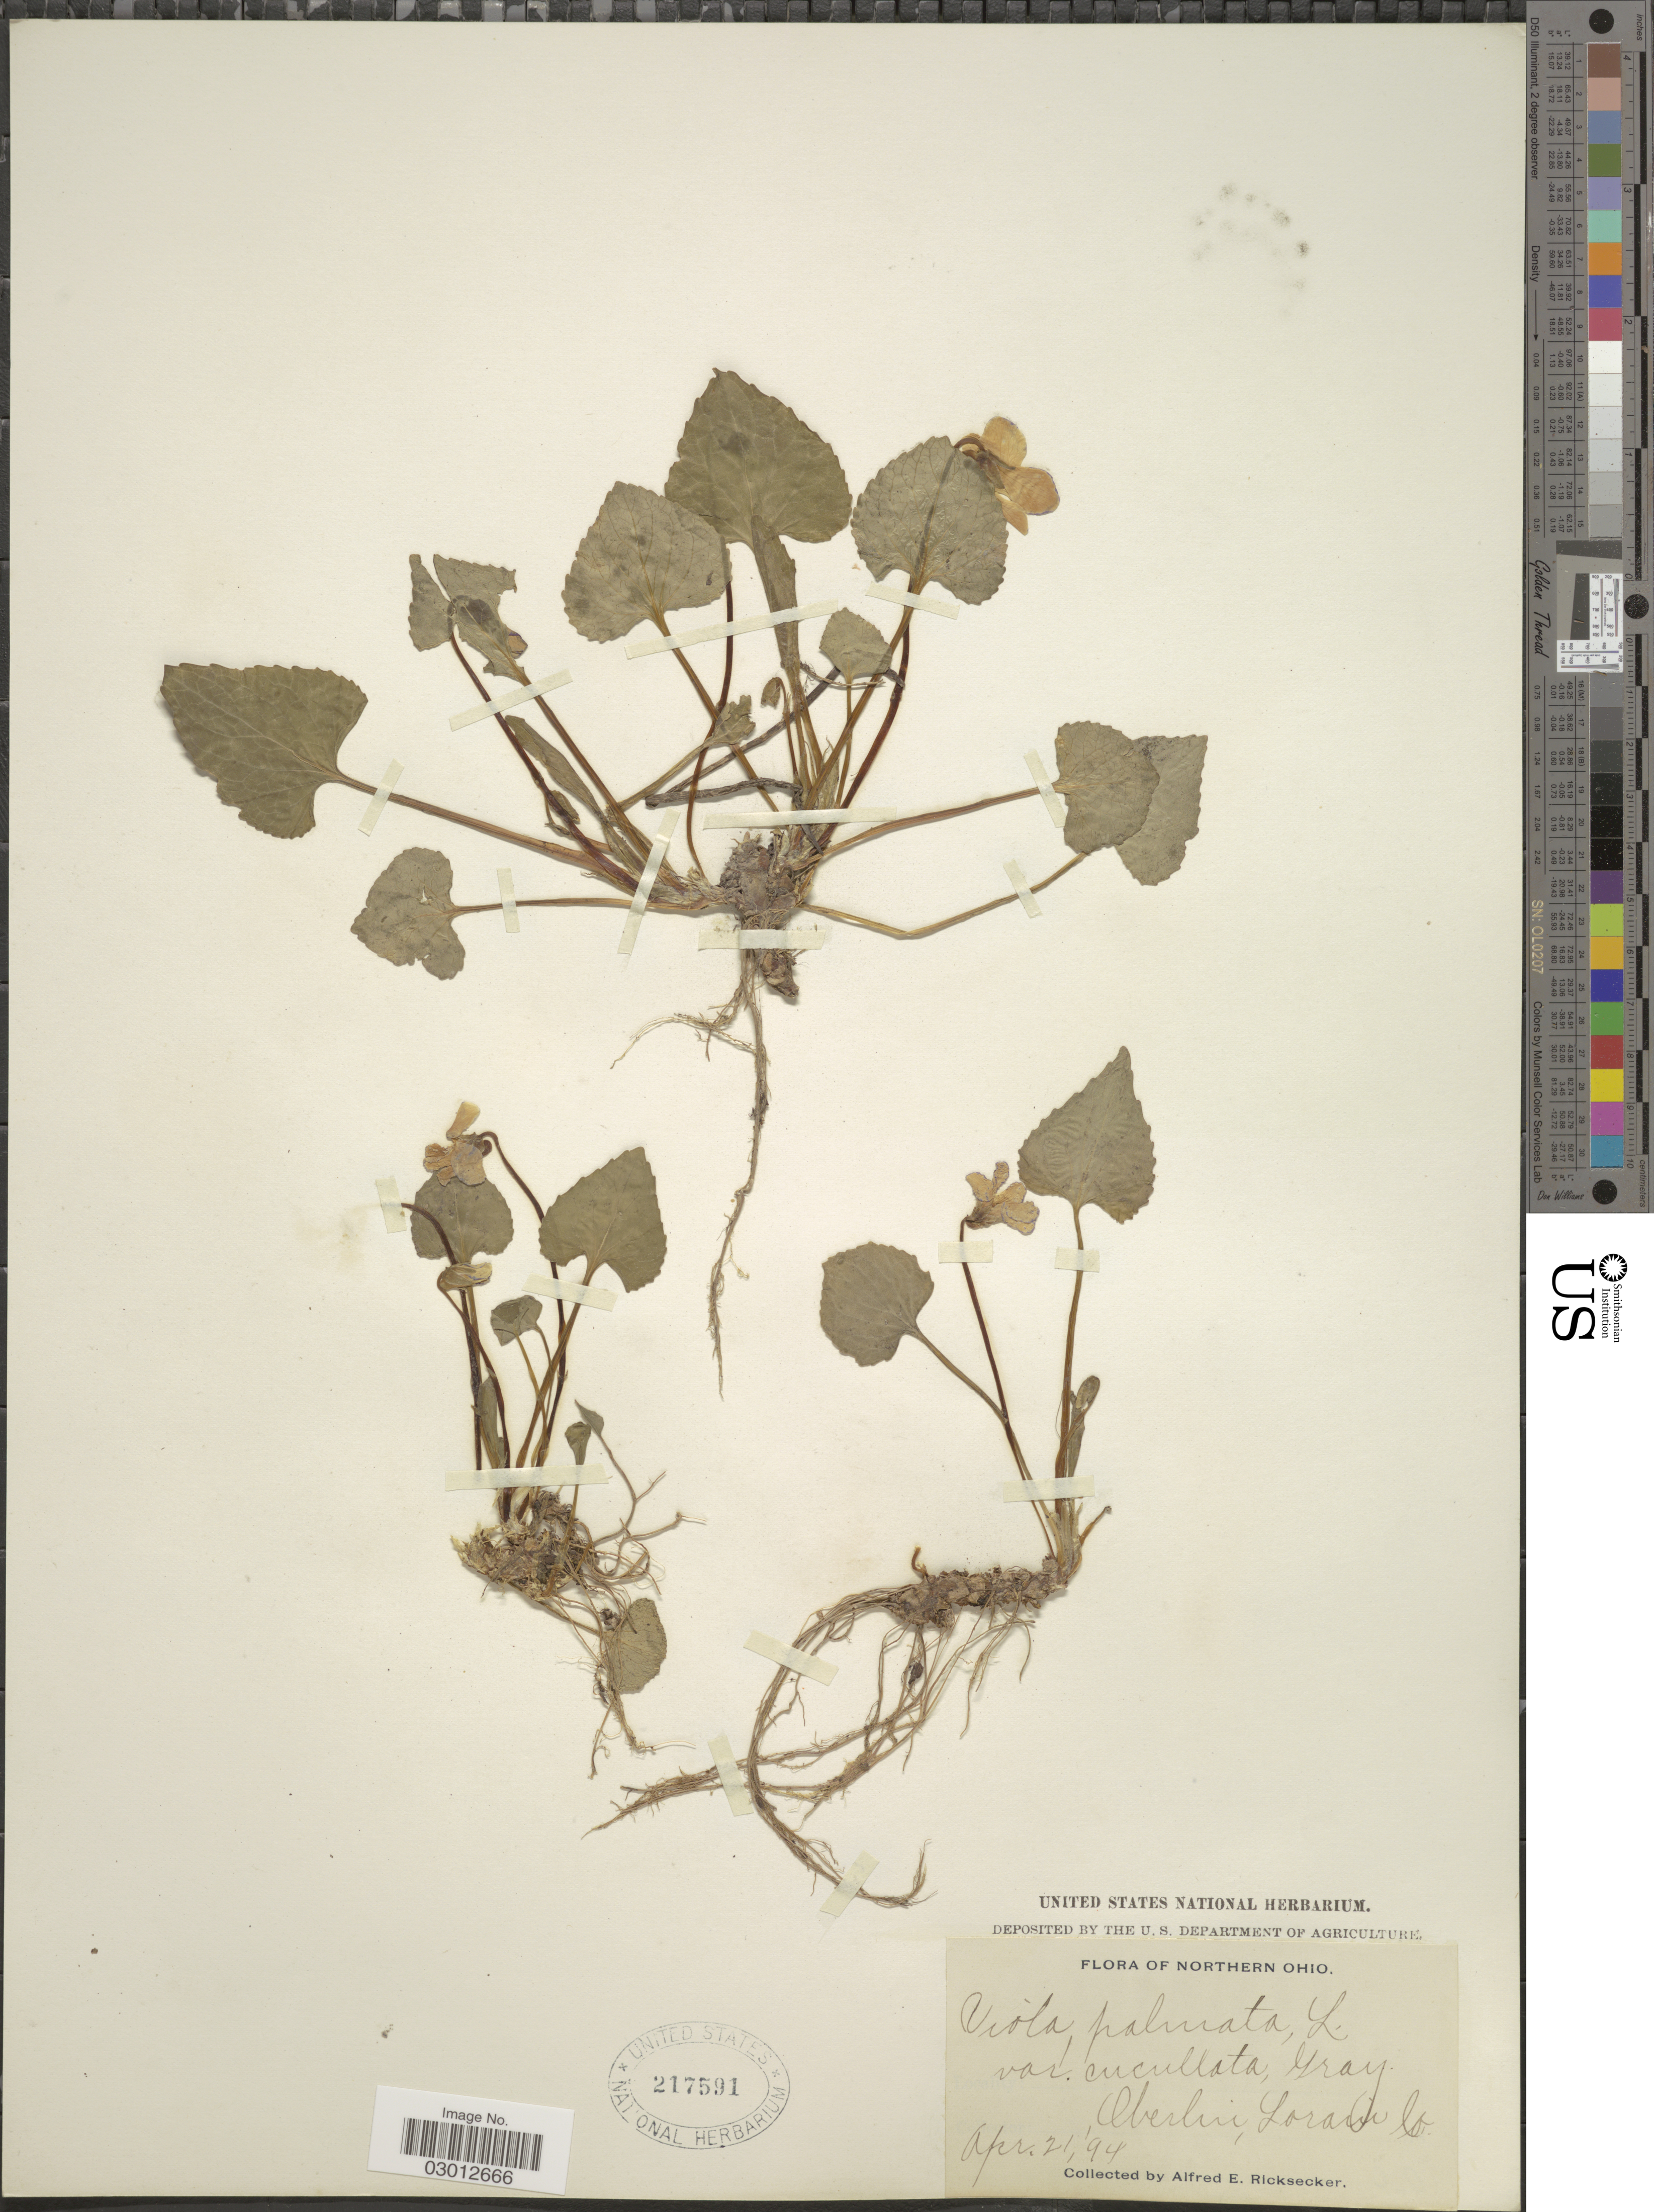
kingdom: Plantae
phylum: Tracheophyta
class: Magnoliopsida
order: Malpighiales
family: Violaceae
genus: Viola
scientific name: Viola papilionacea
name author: Pursh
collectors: A. E. Ricksecker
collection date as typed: Transcribed d/m/y: 21/4/94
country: United States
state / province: Ohio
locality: Northern Ohio, Oberlin, Lorain Co.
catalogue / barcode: US 217591